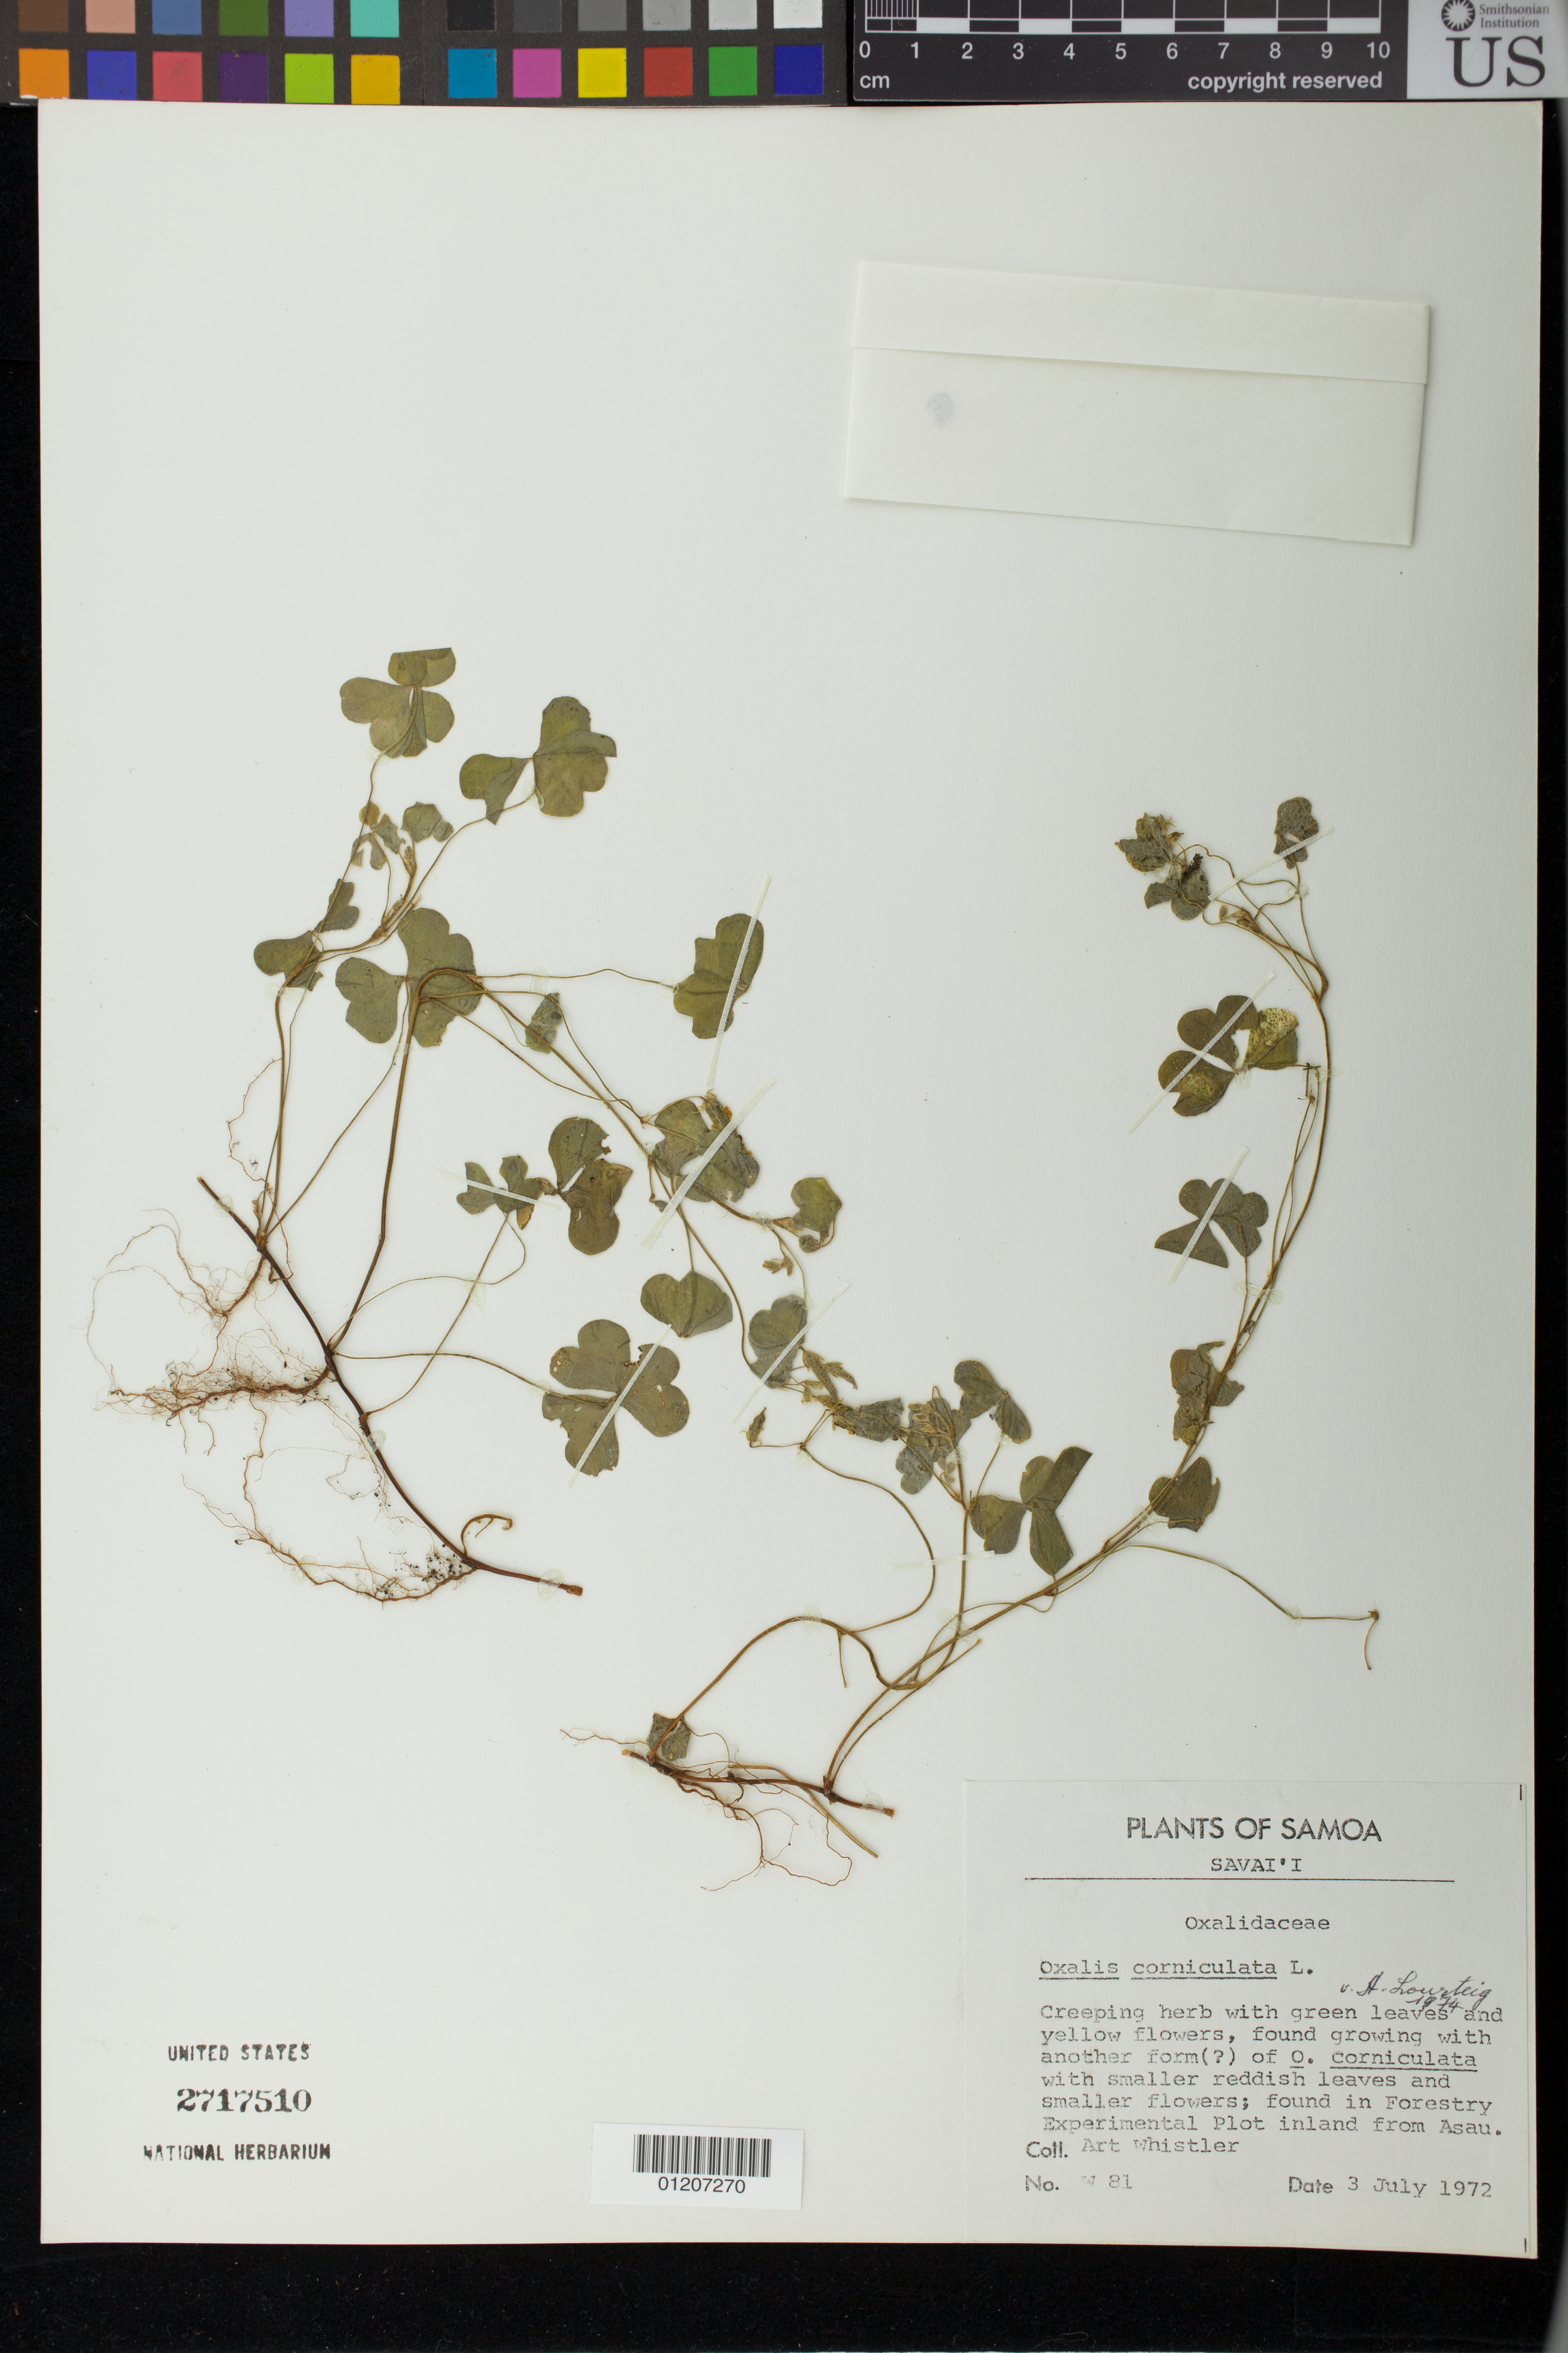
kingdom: Plantae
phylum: Tracheophyta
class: Magnoliopsida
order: Oxalidales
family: Oxalidaceae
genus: Oxalis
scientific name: Oxalis corniculata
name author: L.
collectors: A. Whistler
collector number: W 81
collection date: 1972-07-03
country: Samoa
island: Savai'i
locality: Found in forestry experimental plot inland from Asau.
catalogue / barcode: US 2717510